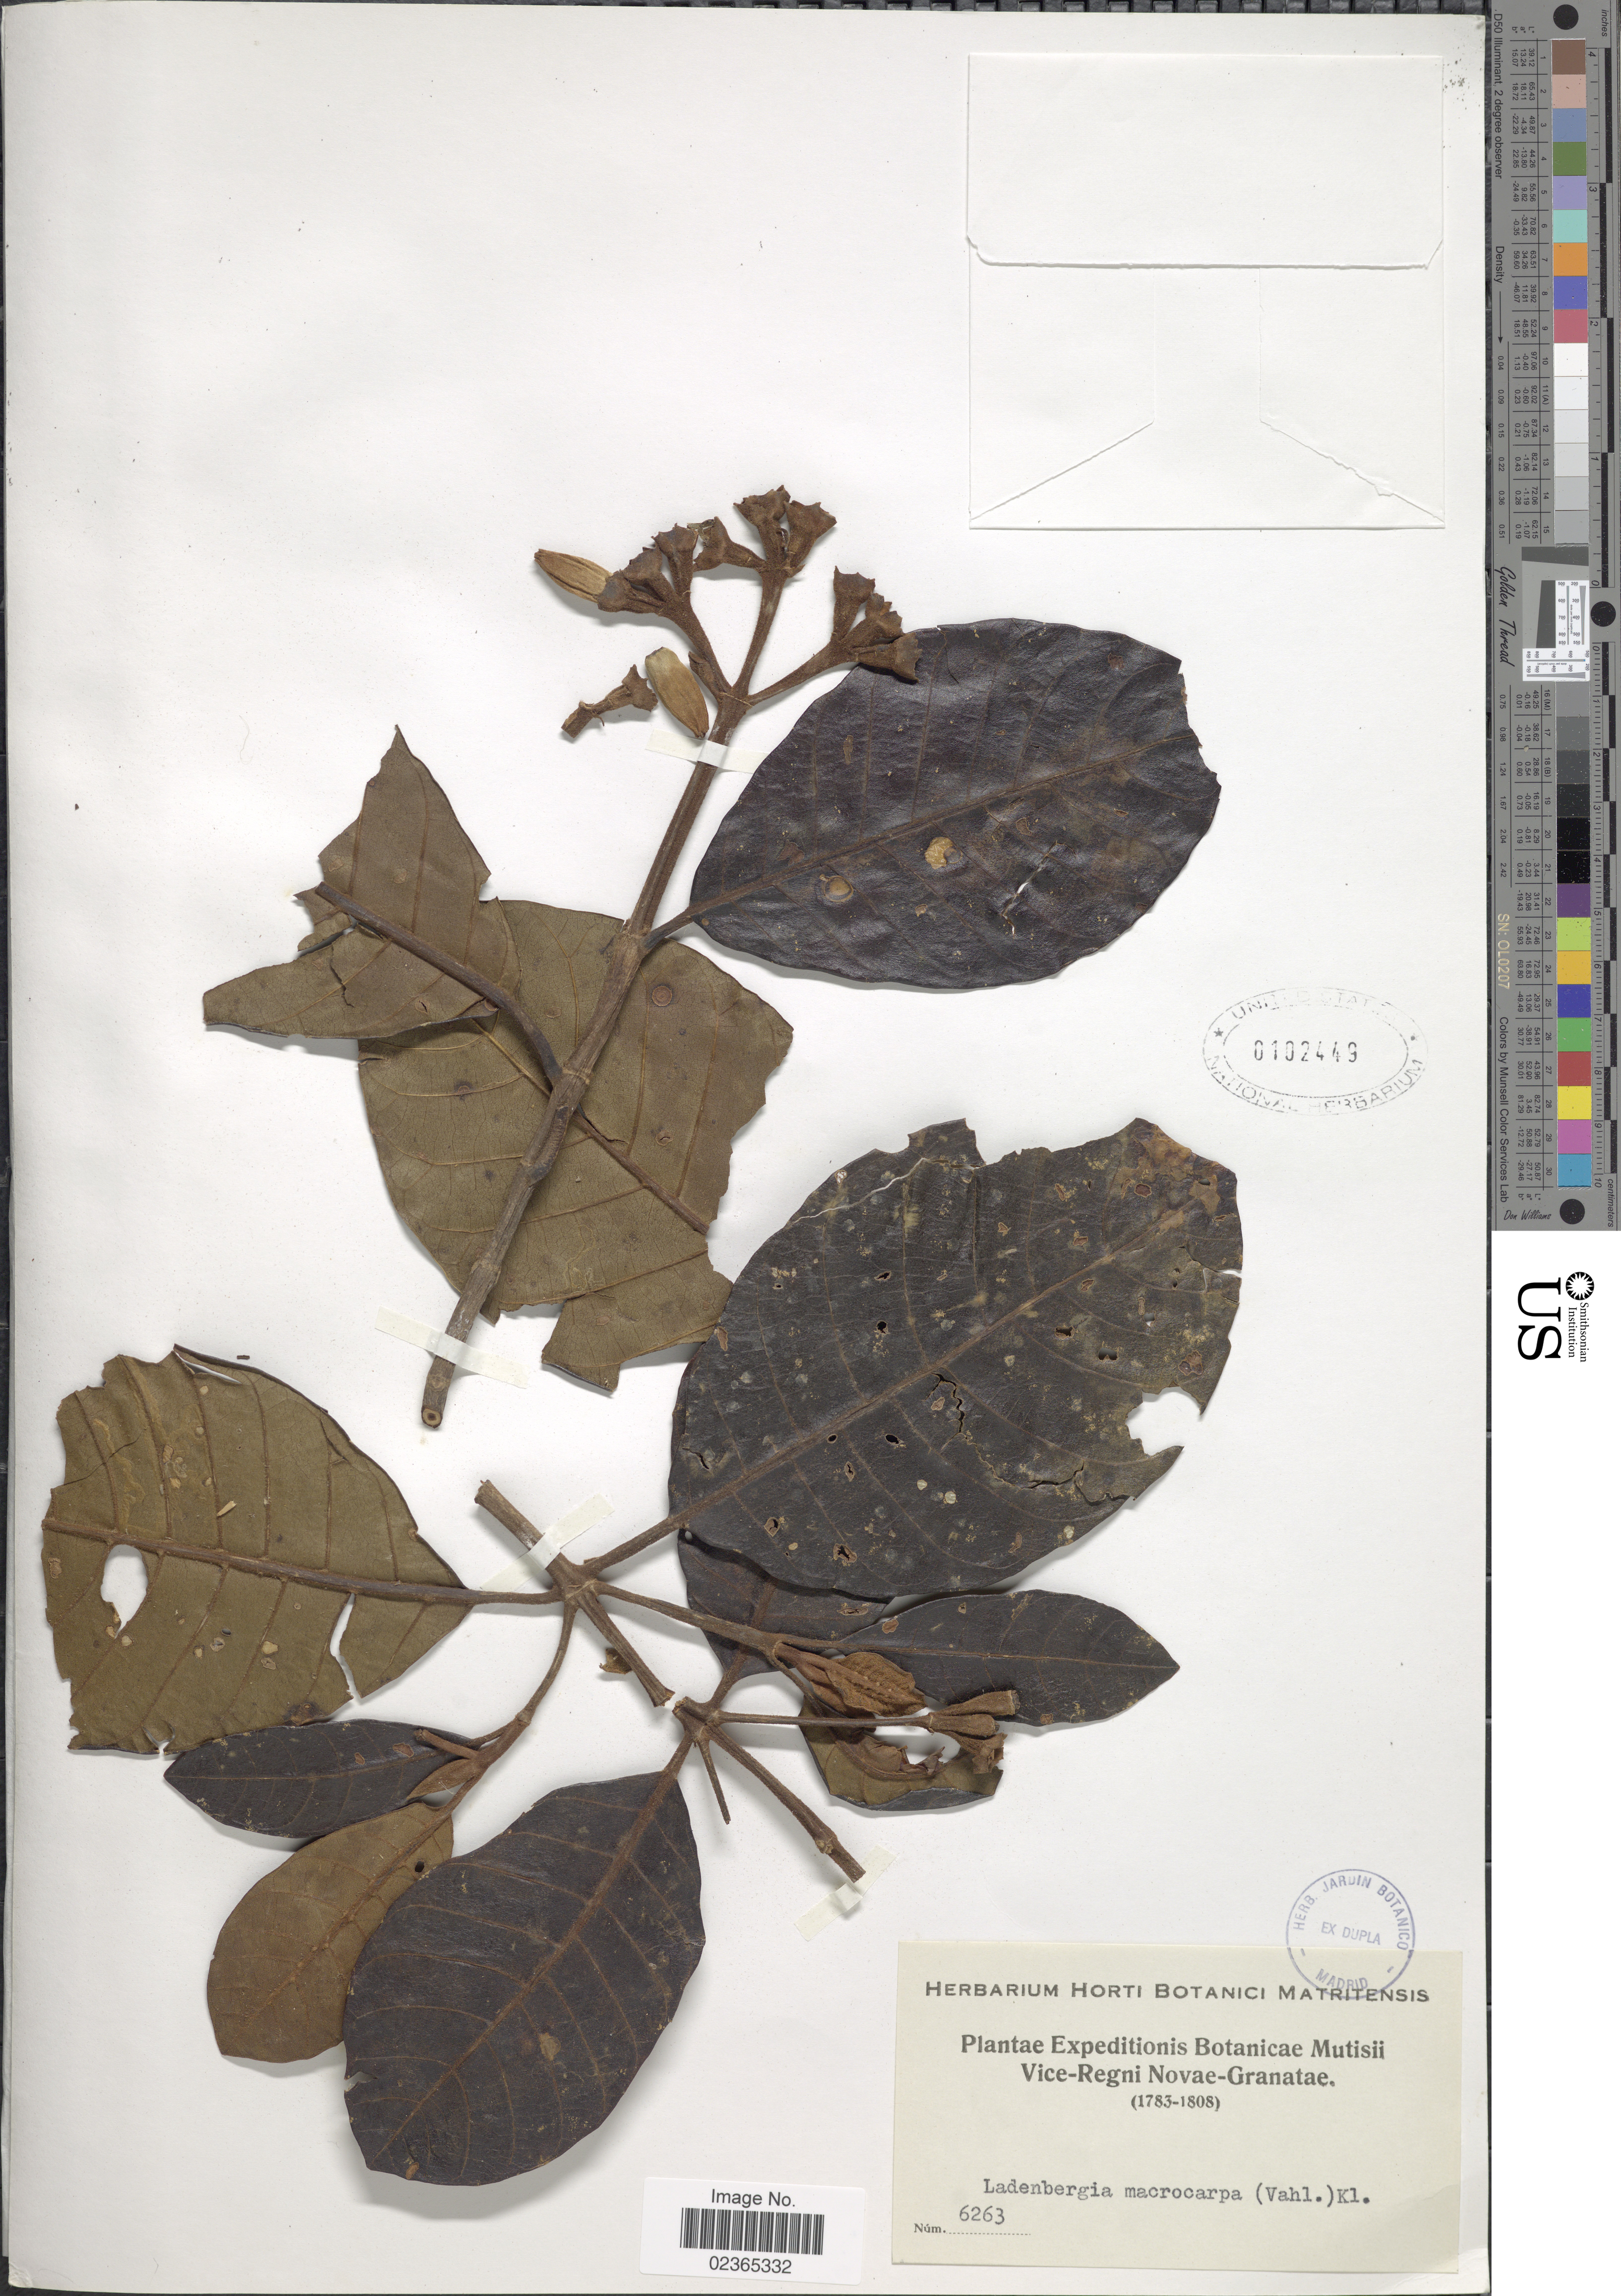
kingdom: Plantae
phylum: Tracheophyta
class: Magnoliopsida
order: Gentianales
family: Rubiaceae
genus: Ladenbergia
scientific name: Ladenbergia macrocarpa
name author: (Vahl) Klotzsch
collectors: ex herb. Horti Botanici Matritensis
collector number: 6263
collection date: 1783/1808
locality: Botanicae Mutisii Vice-Regni Novae-Granatae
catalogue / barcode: US 102449